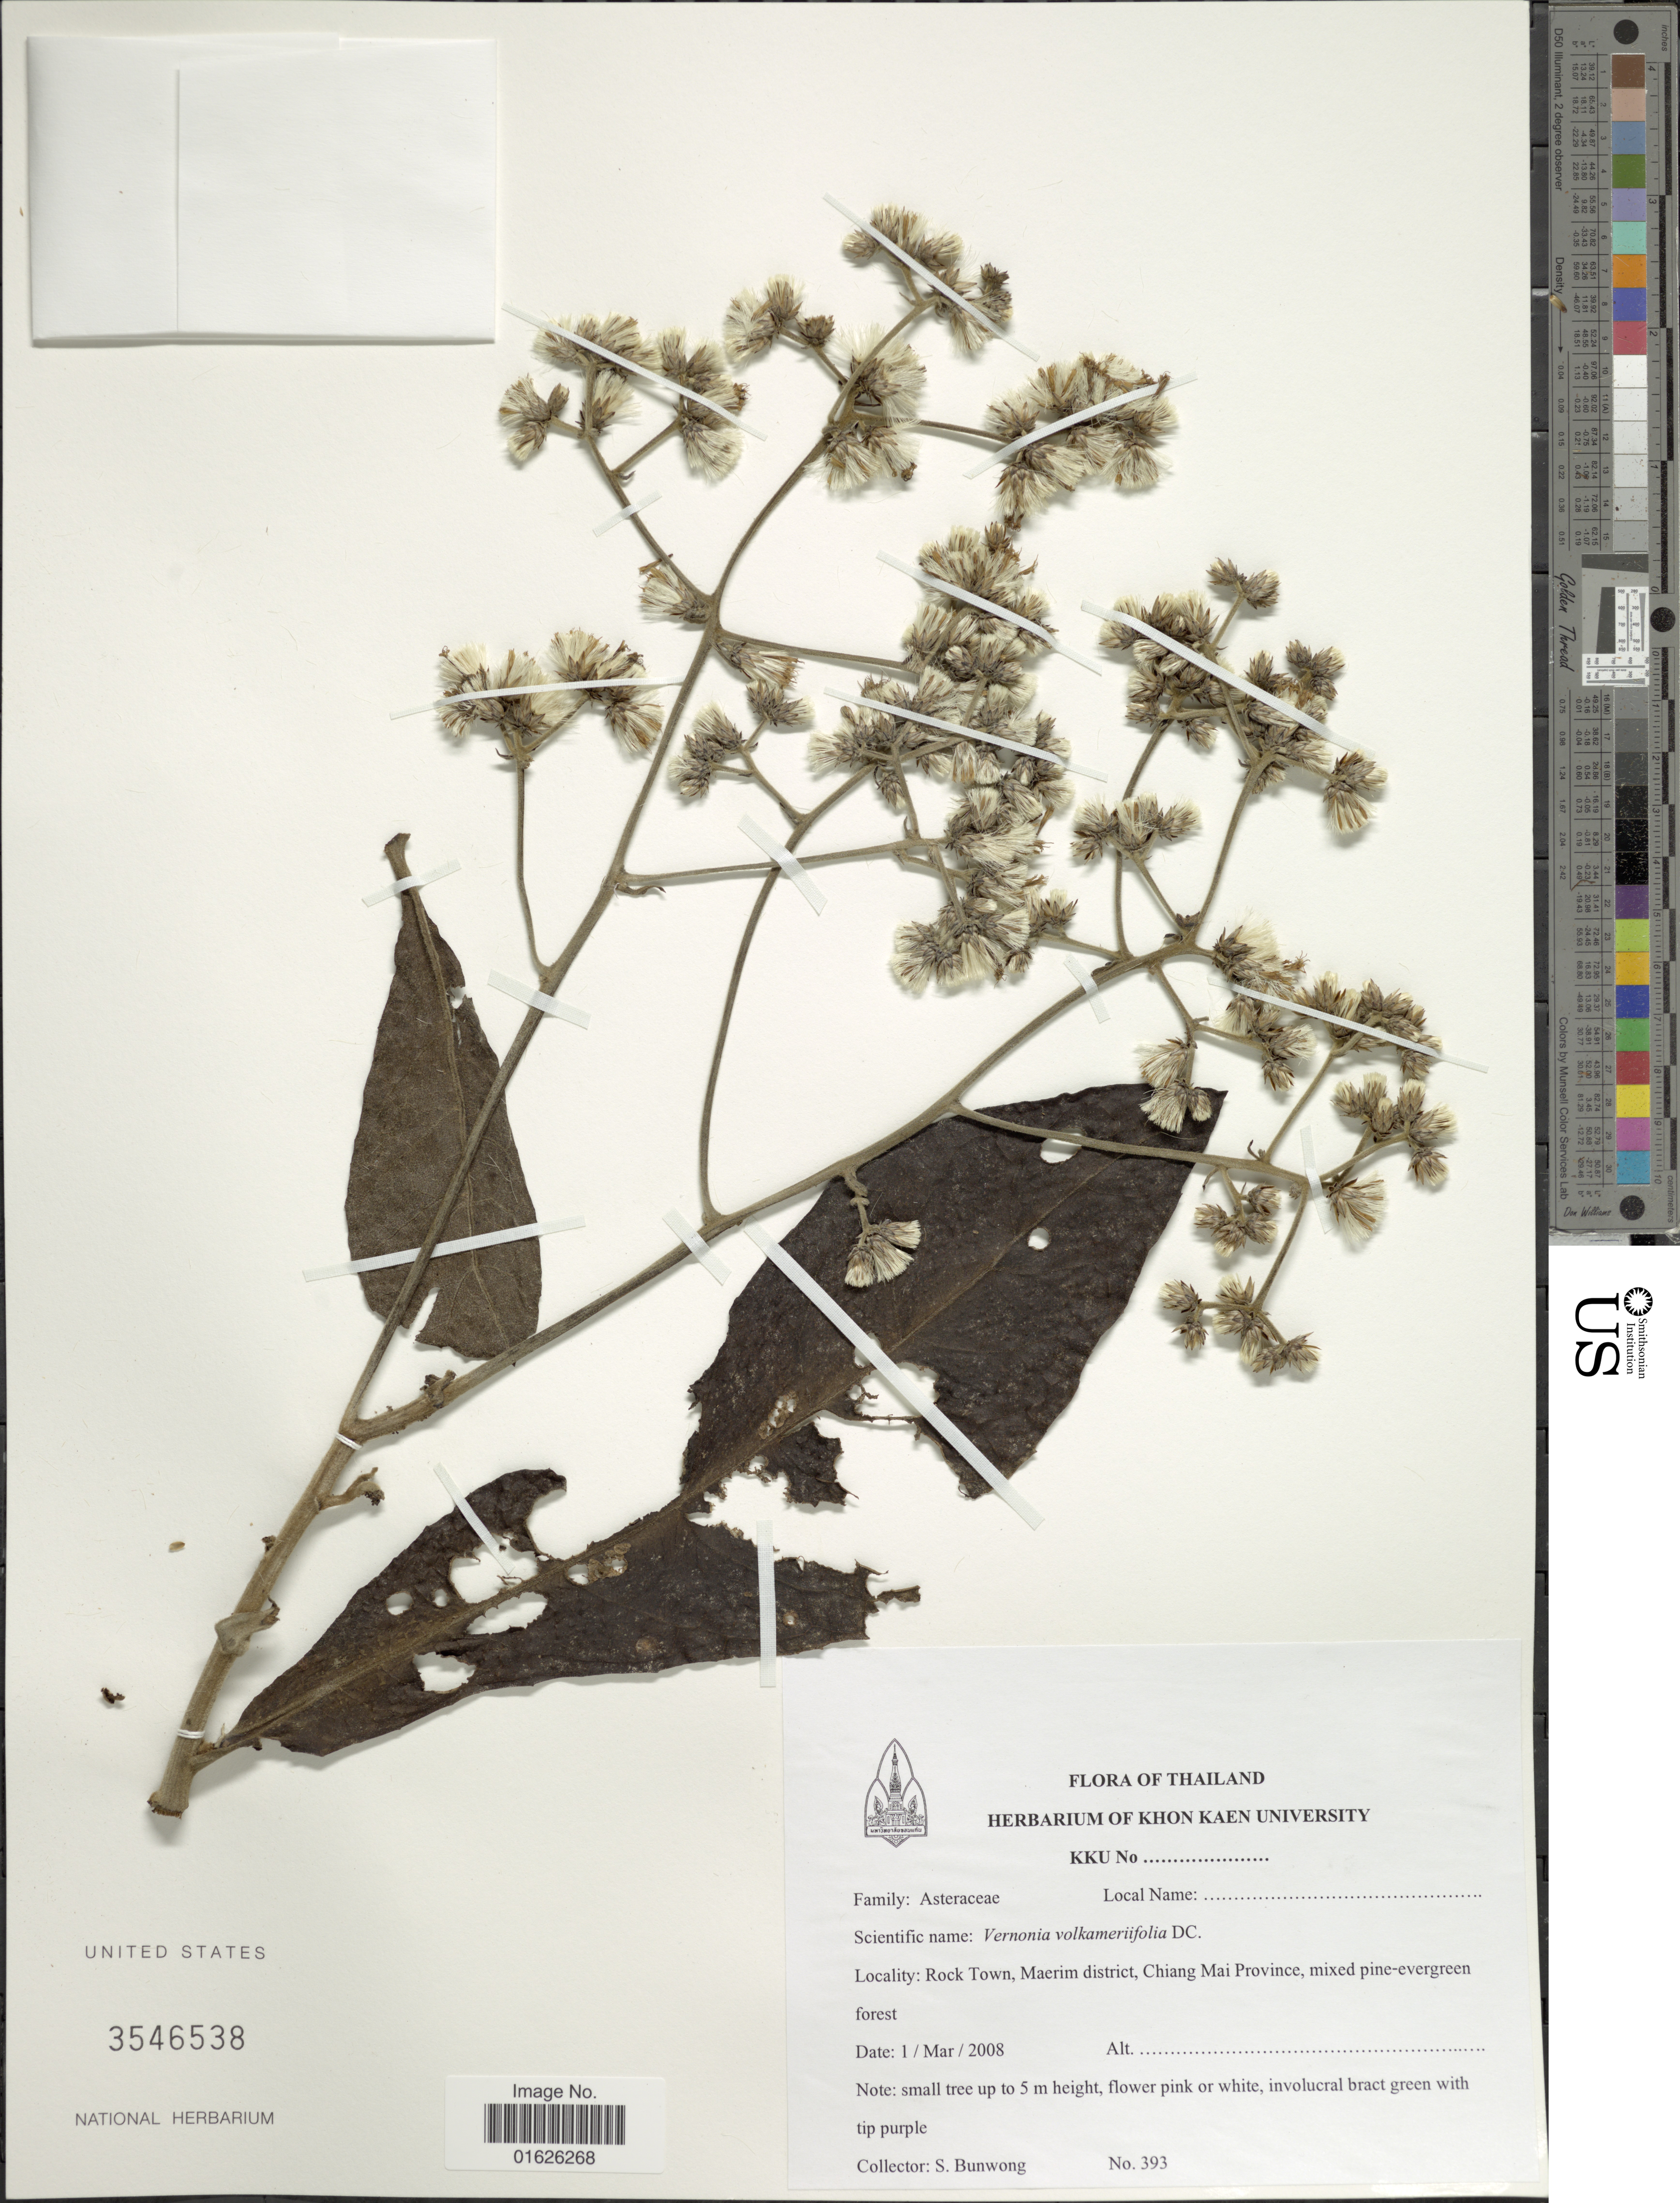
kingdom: Plantae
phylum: Tracheophyta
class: Magnoliopsida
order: Asterales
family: Asteraceae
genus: Monosis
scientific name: Monosis volkameriifolia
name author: (DC.) H. Rob. & Skvarla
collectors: S. Bunwong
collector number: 393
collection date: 2008-03-01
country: Thailand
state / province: Chiang Mai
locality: Rock Town, Maerim district, Chiang Mai Province.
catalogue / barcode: US 3546538